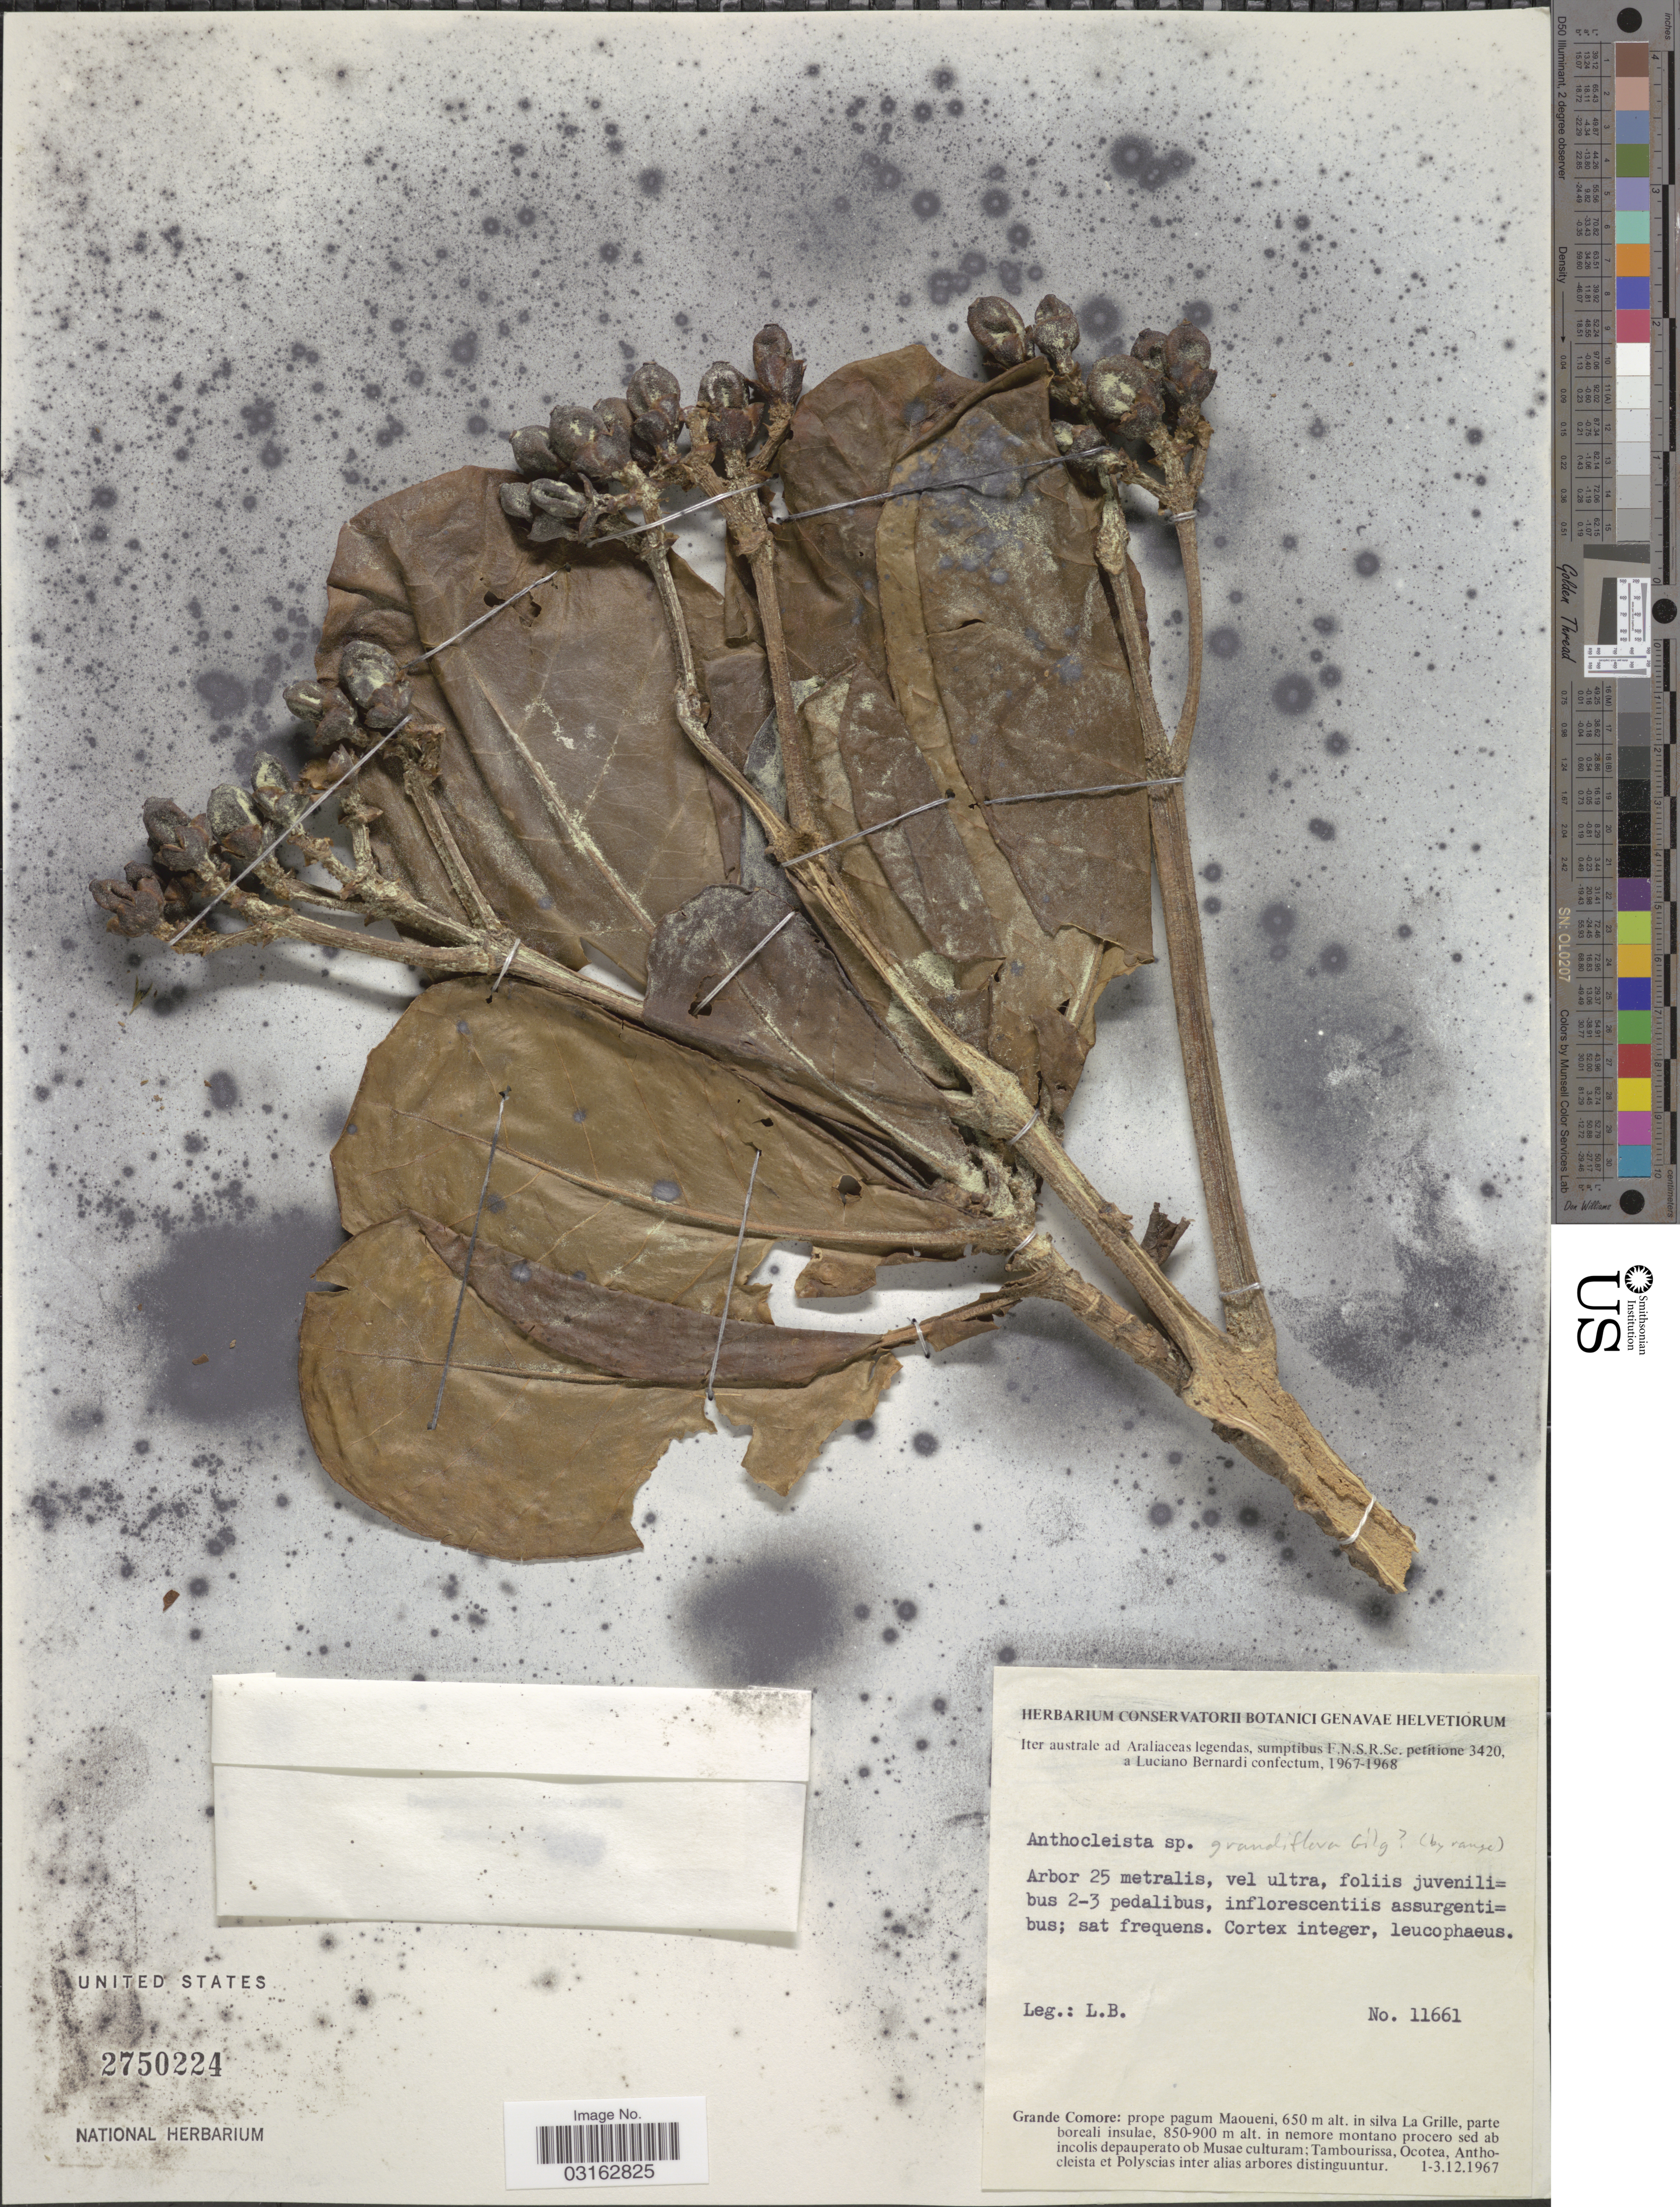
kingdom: Plantae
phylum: Tracheophyta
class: Magnoliopsida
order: Gentianales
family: Gentianaceae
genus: Anthocleista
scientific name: Anthocleista grandiflora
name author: Gilg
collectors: L. Bernardi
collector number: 11661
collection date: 1967-12-01/1967-12-03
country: Comoros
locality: Grand Comore: prope pagum Maoueni, in silva La Grille, parte boreali insulae.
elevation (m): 650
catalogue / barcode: US 2750224